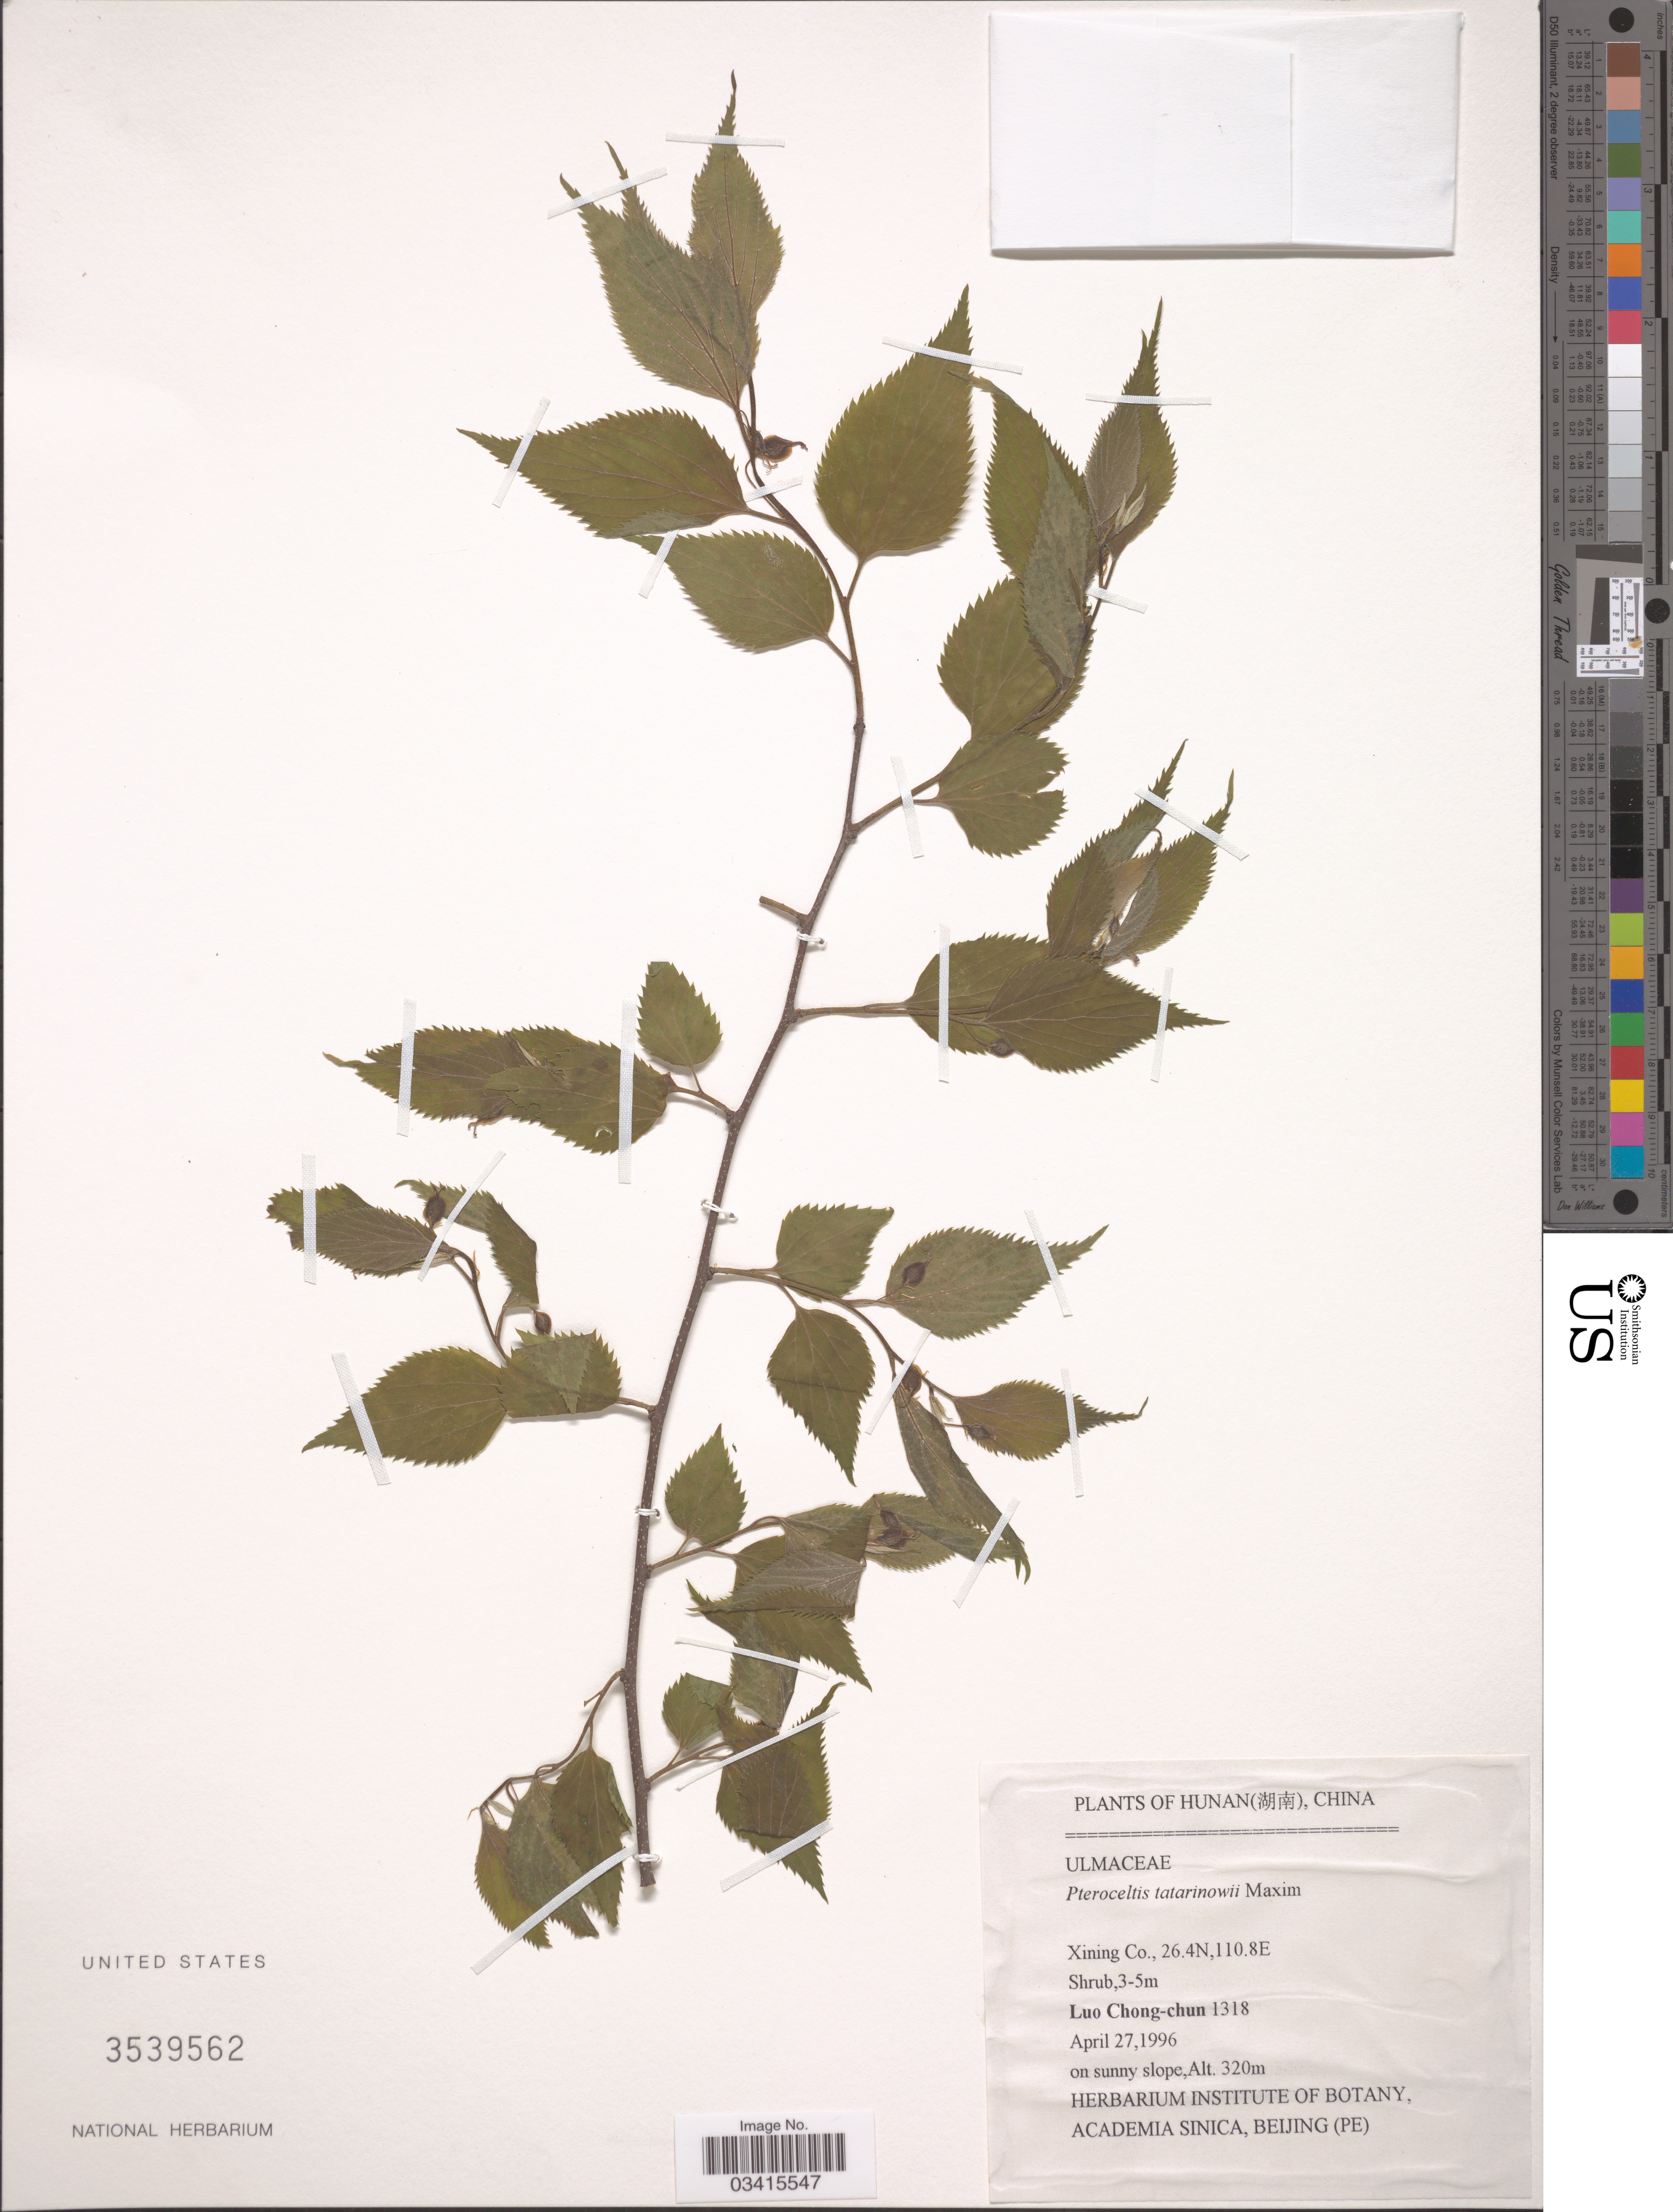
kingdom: Plantae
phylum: Tracheophyta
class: Magnoliopsida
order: Rosales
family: Cannabaceae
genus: Pteroceltis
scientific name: Pteroceltis tatarinowii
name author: Maxim.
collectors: L. Chong-Chun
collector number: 1318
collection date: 1996-04-27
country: China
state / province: Hunan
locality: Xining Co.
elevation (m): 320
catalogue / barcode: US 3539562